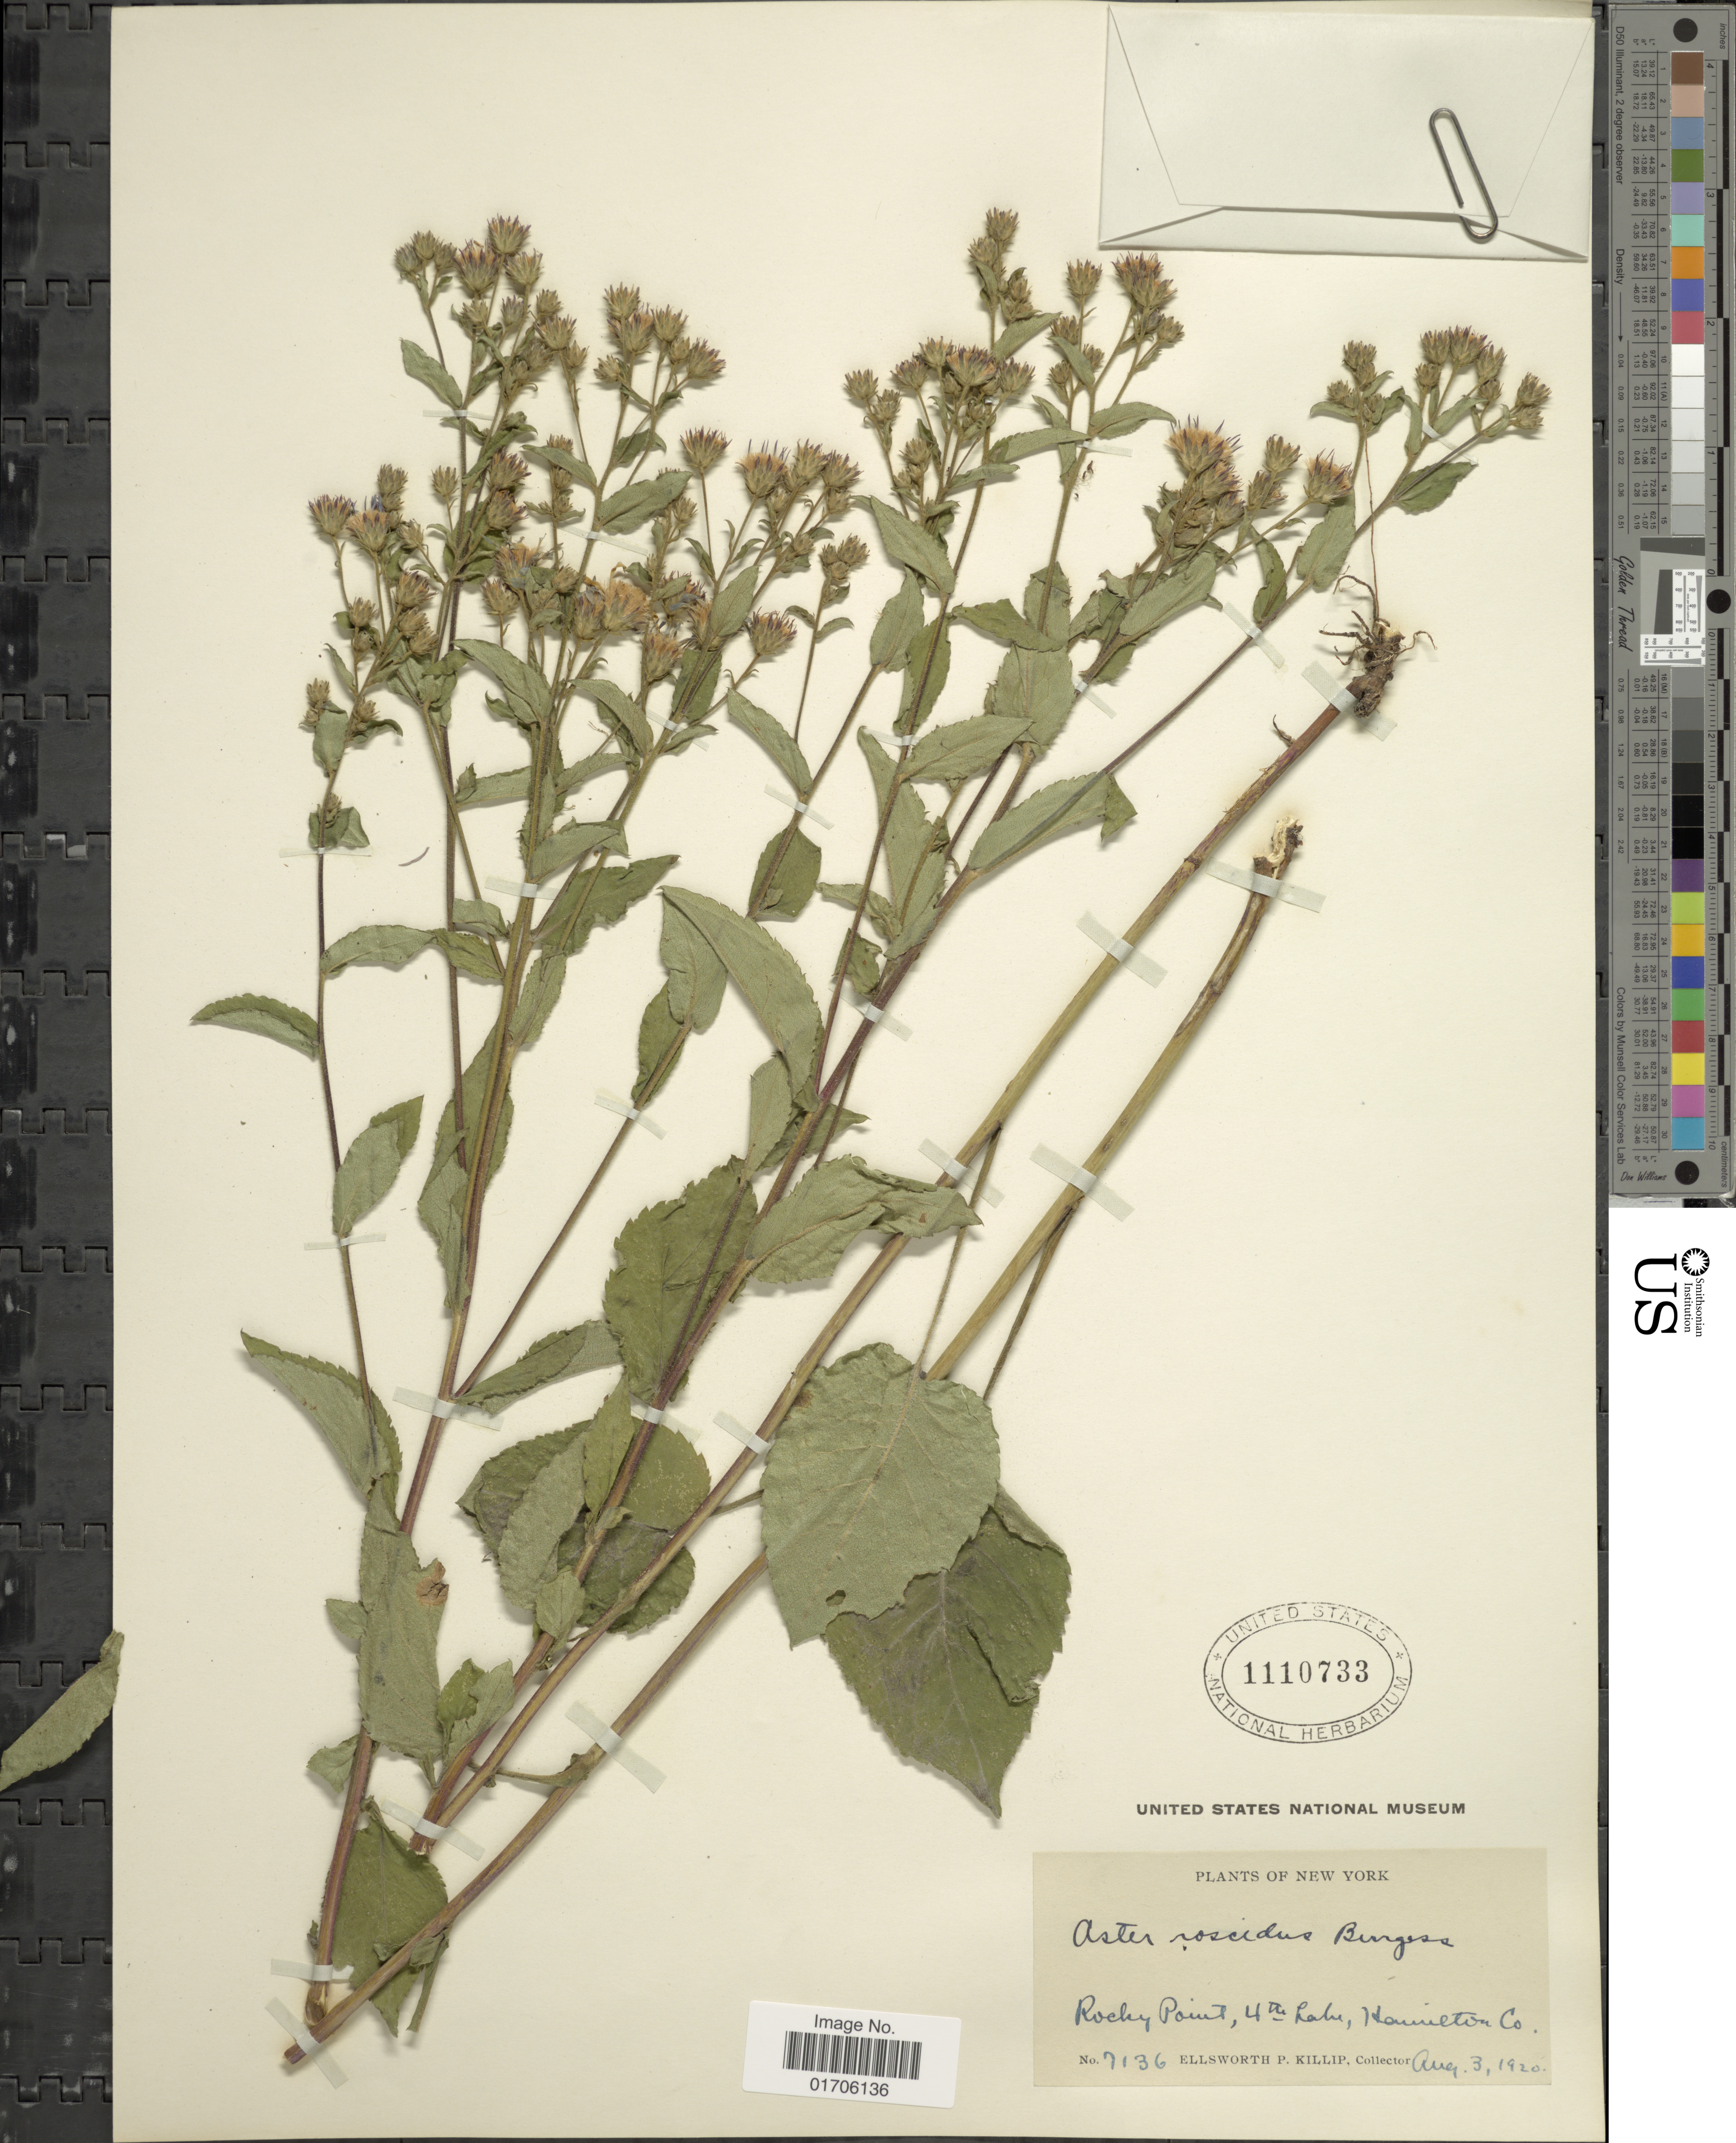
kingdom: Plantae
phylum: Tracheophyta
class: Magnoliopsida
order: Asterales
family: Asteraceae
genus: Aster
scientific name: Aster roscidus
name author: E.S. Burgess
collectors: E. P. Killip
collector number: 7136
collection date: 1920-08-03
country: United States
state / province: New York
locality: New York. Rocky Point, 4th Lake, Hamilton Co.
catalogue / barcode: US 1110733